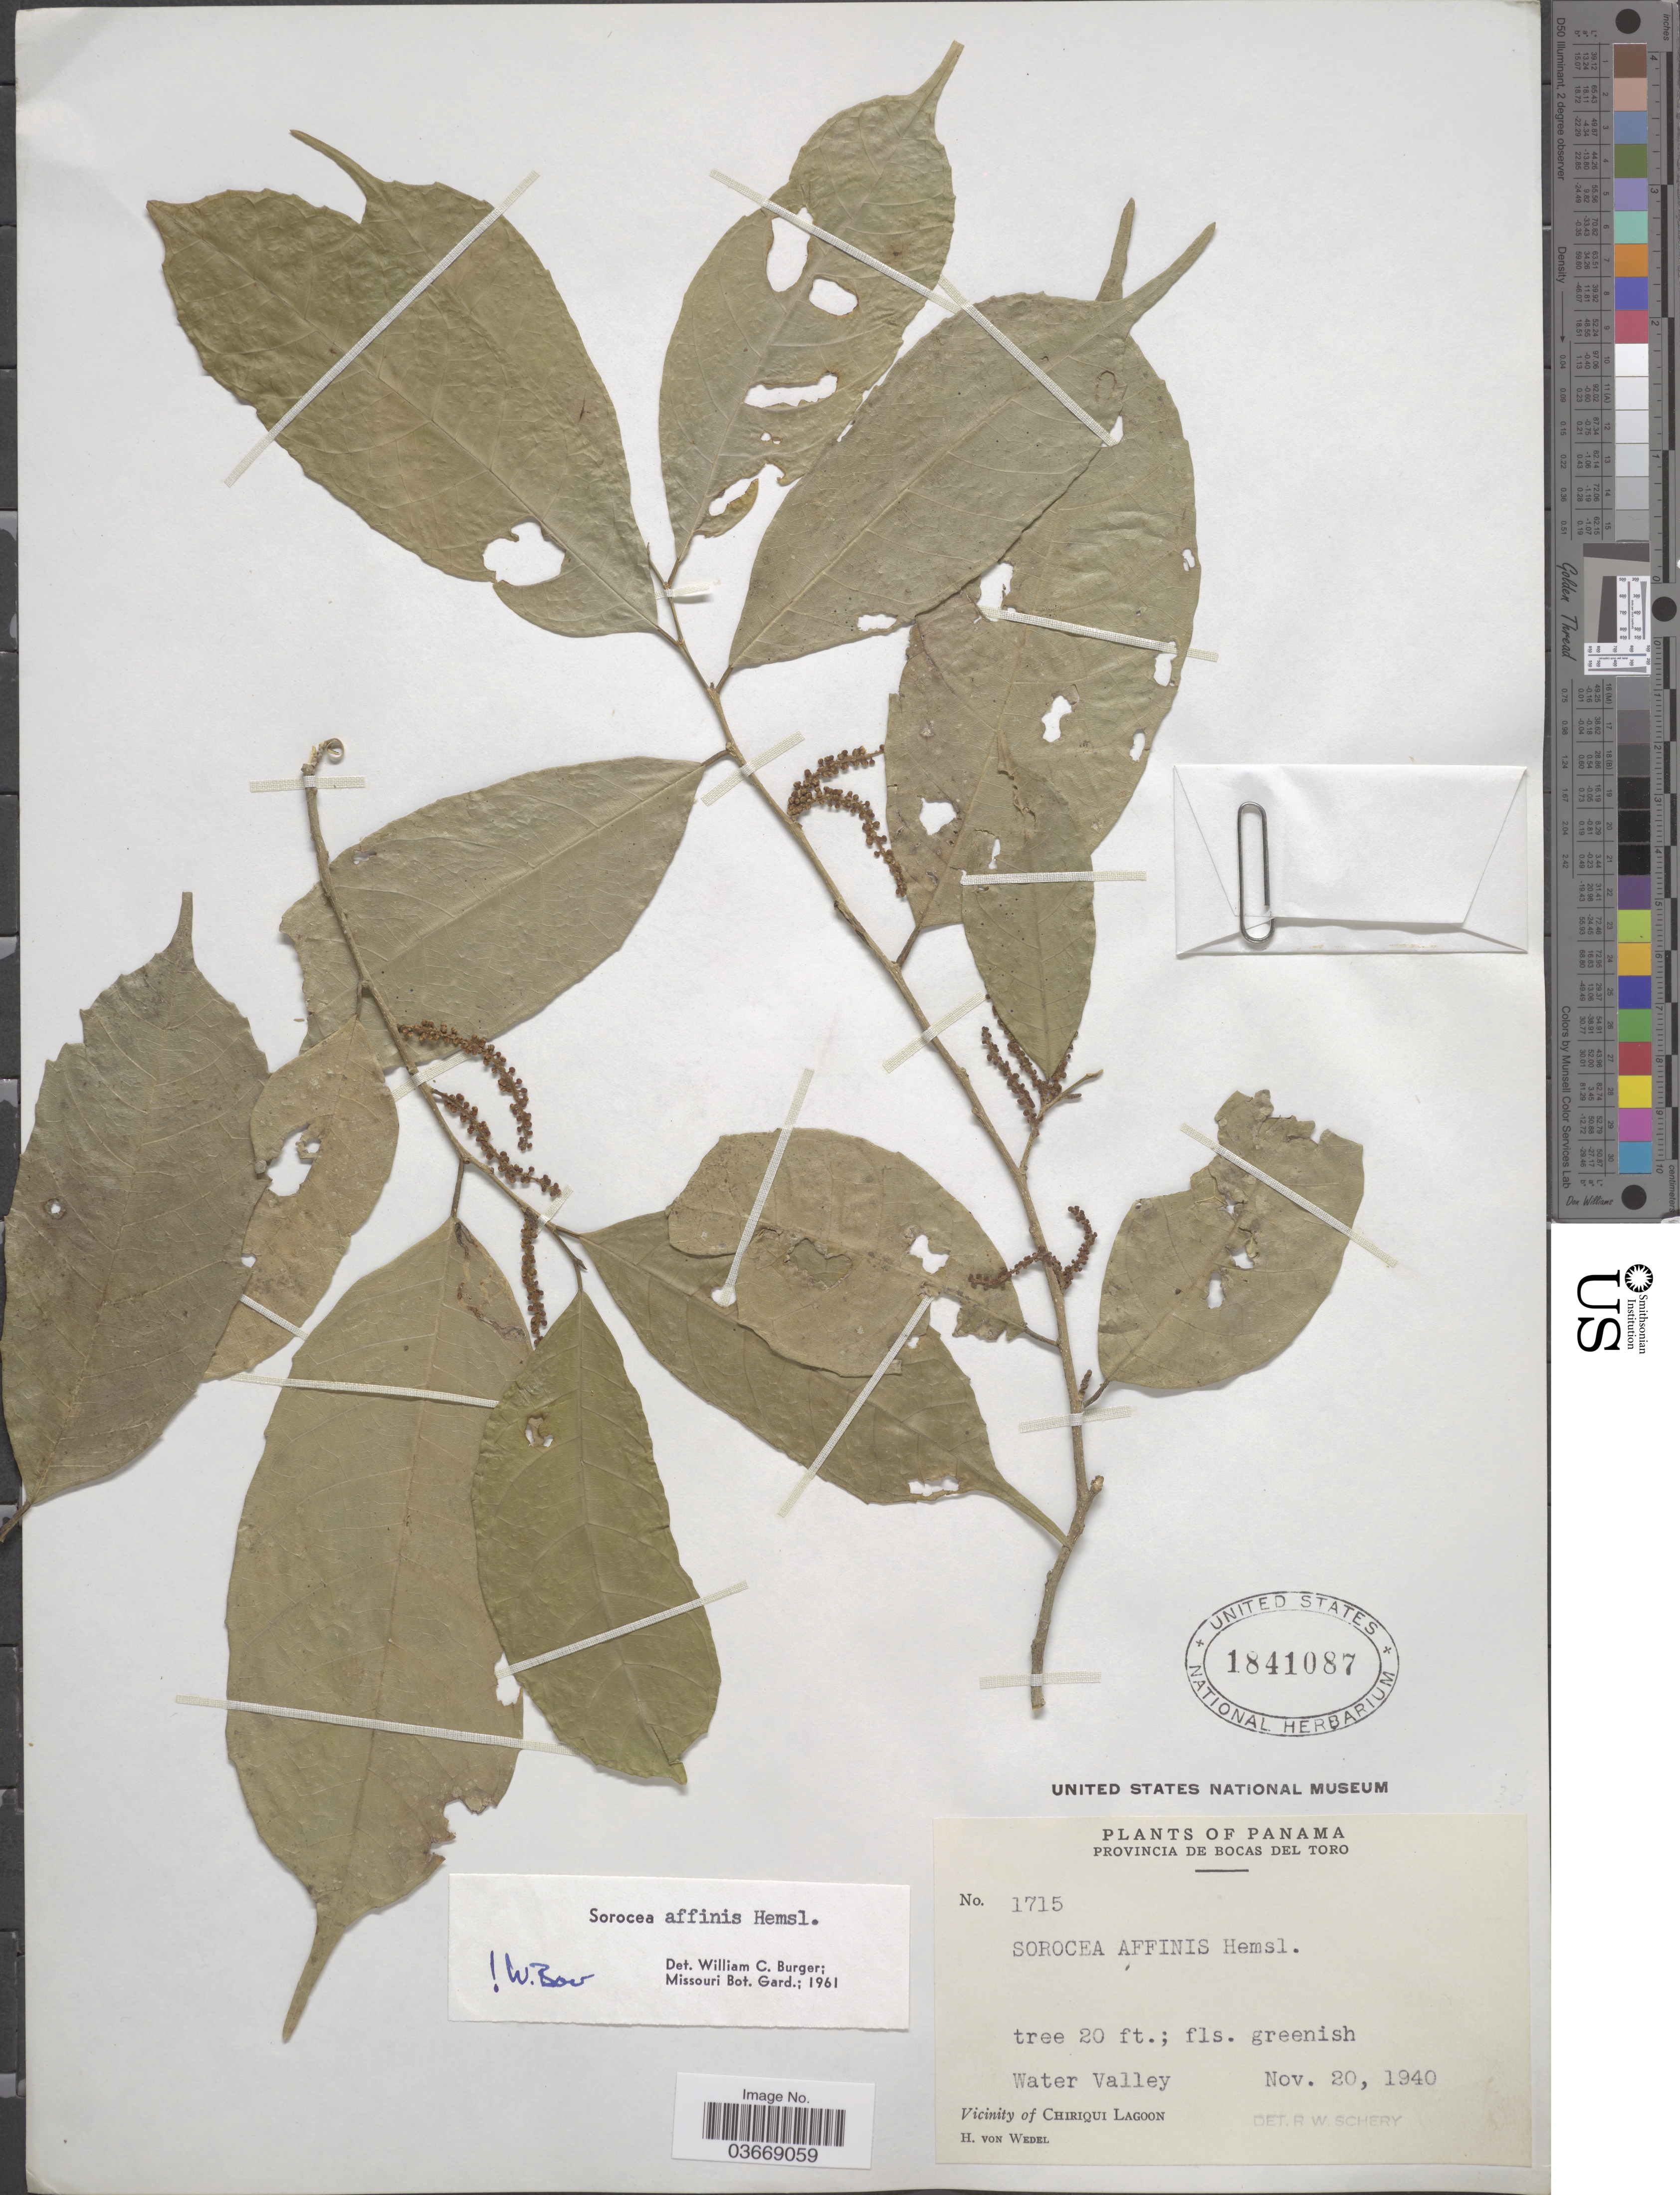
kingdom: Plantae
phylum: Tracheophyta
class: Magnoliopsida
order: Rosales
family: Moraceae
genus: Sorocea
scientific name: Sorocea affinis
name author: Hemsl.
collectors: H. von Wedel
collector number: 1715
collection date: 1940-11-20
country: Panama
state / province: Bocas del Toro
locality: Water Valley. Vicinity of Chiriqui Lagoon.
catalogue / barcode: US 1841087